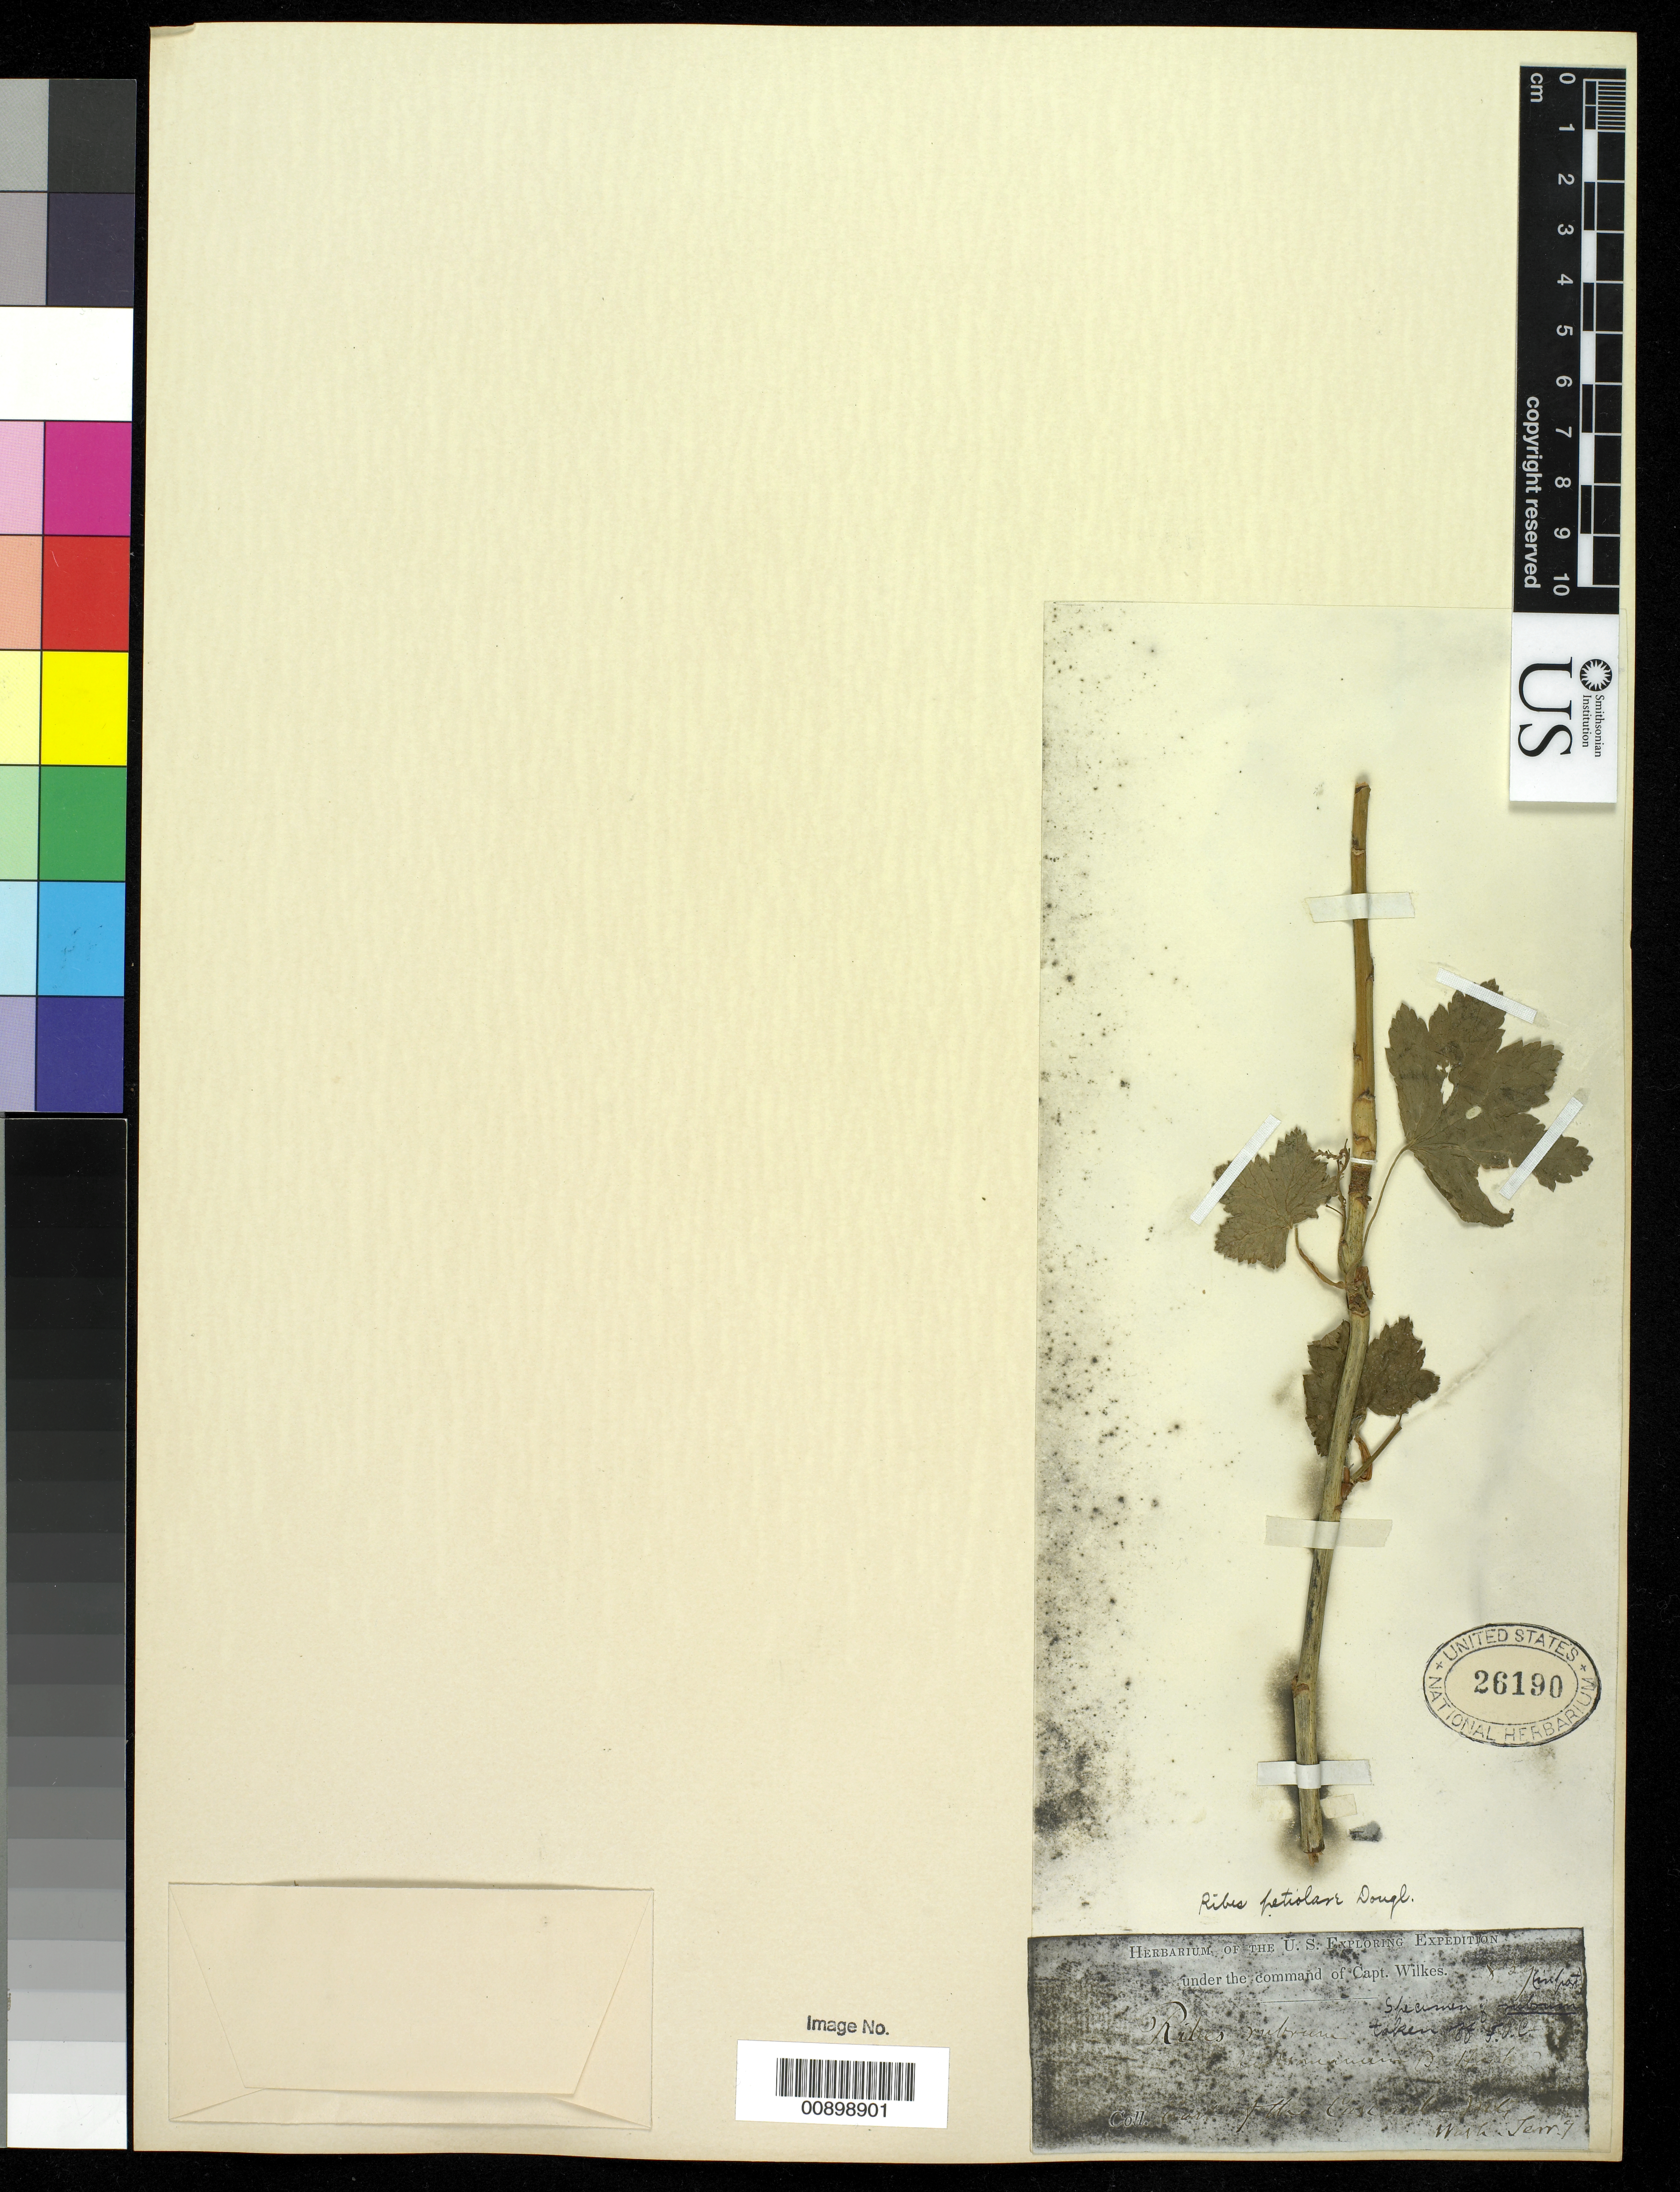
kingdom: Plantae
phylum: Tracheophyta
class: Magnoliopsida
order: Saxifragales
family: Grossulariaceae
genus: Ribes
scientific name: Ribes petiolare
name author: Douglas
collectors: Wilkes Explor. Exped.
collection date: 1838/1842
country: United States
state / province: Washington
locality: ? of the ? Washington Territory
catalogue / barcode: US 26190